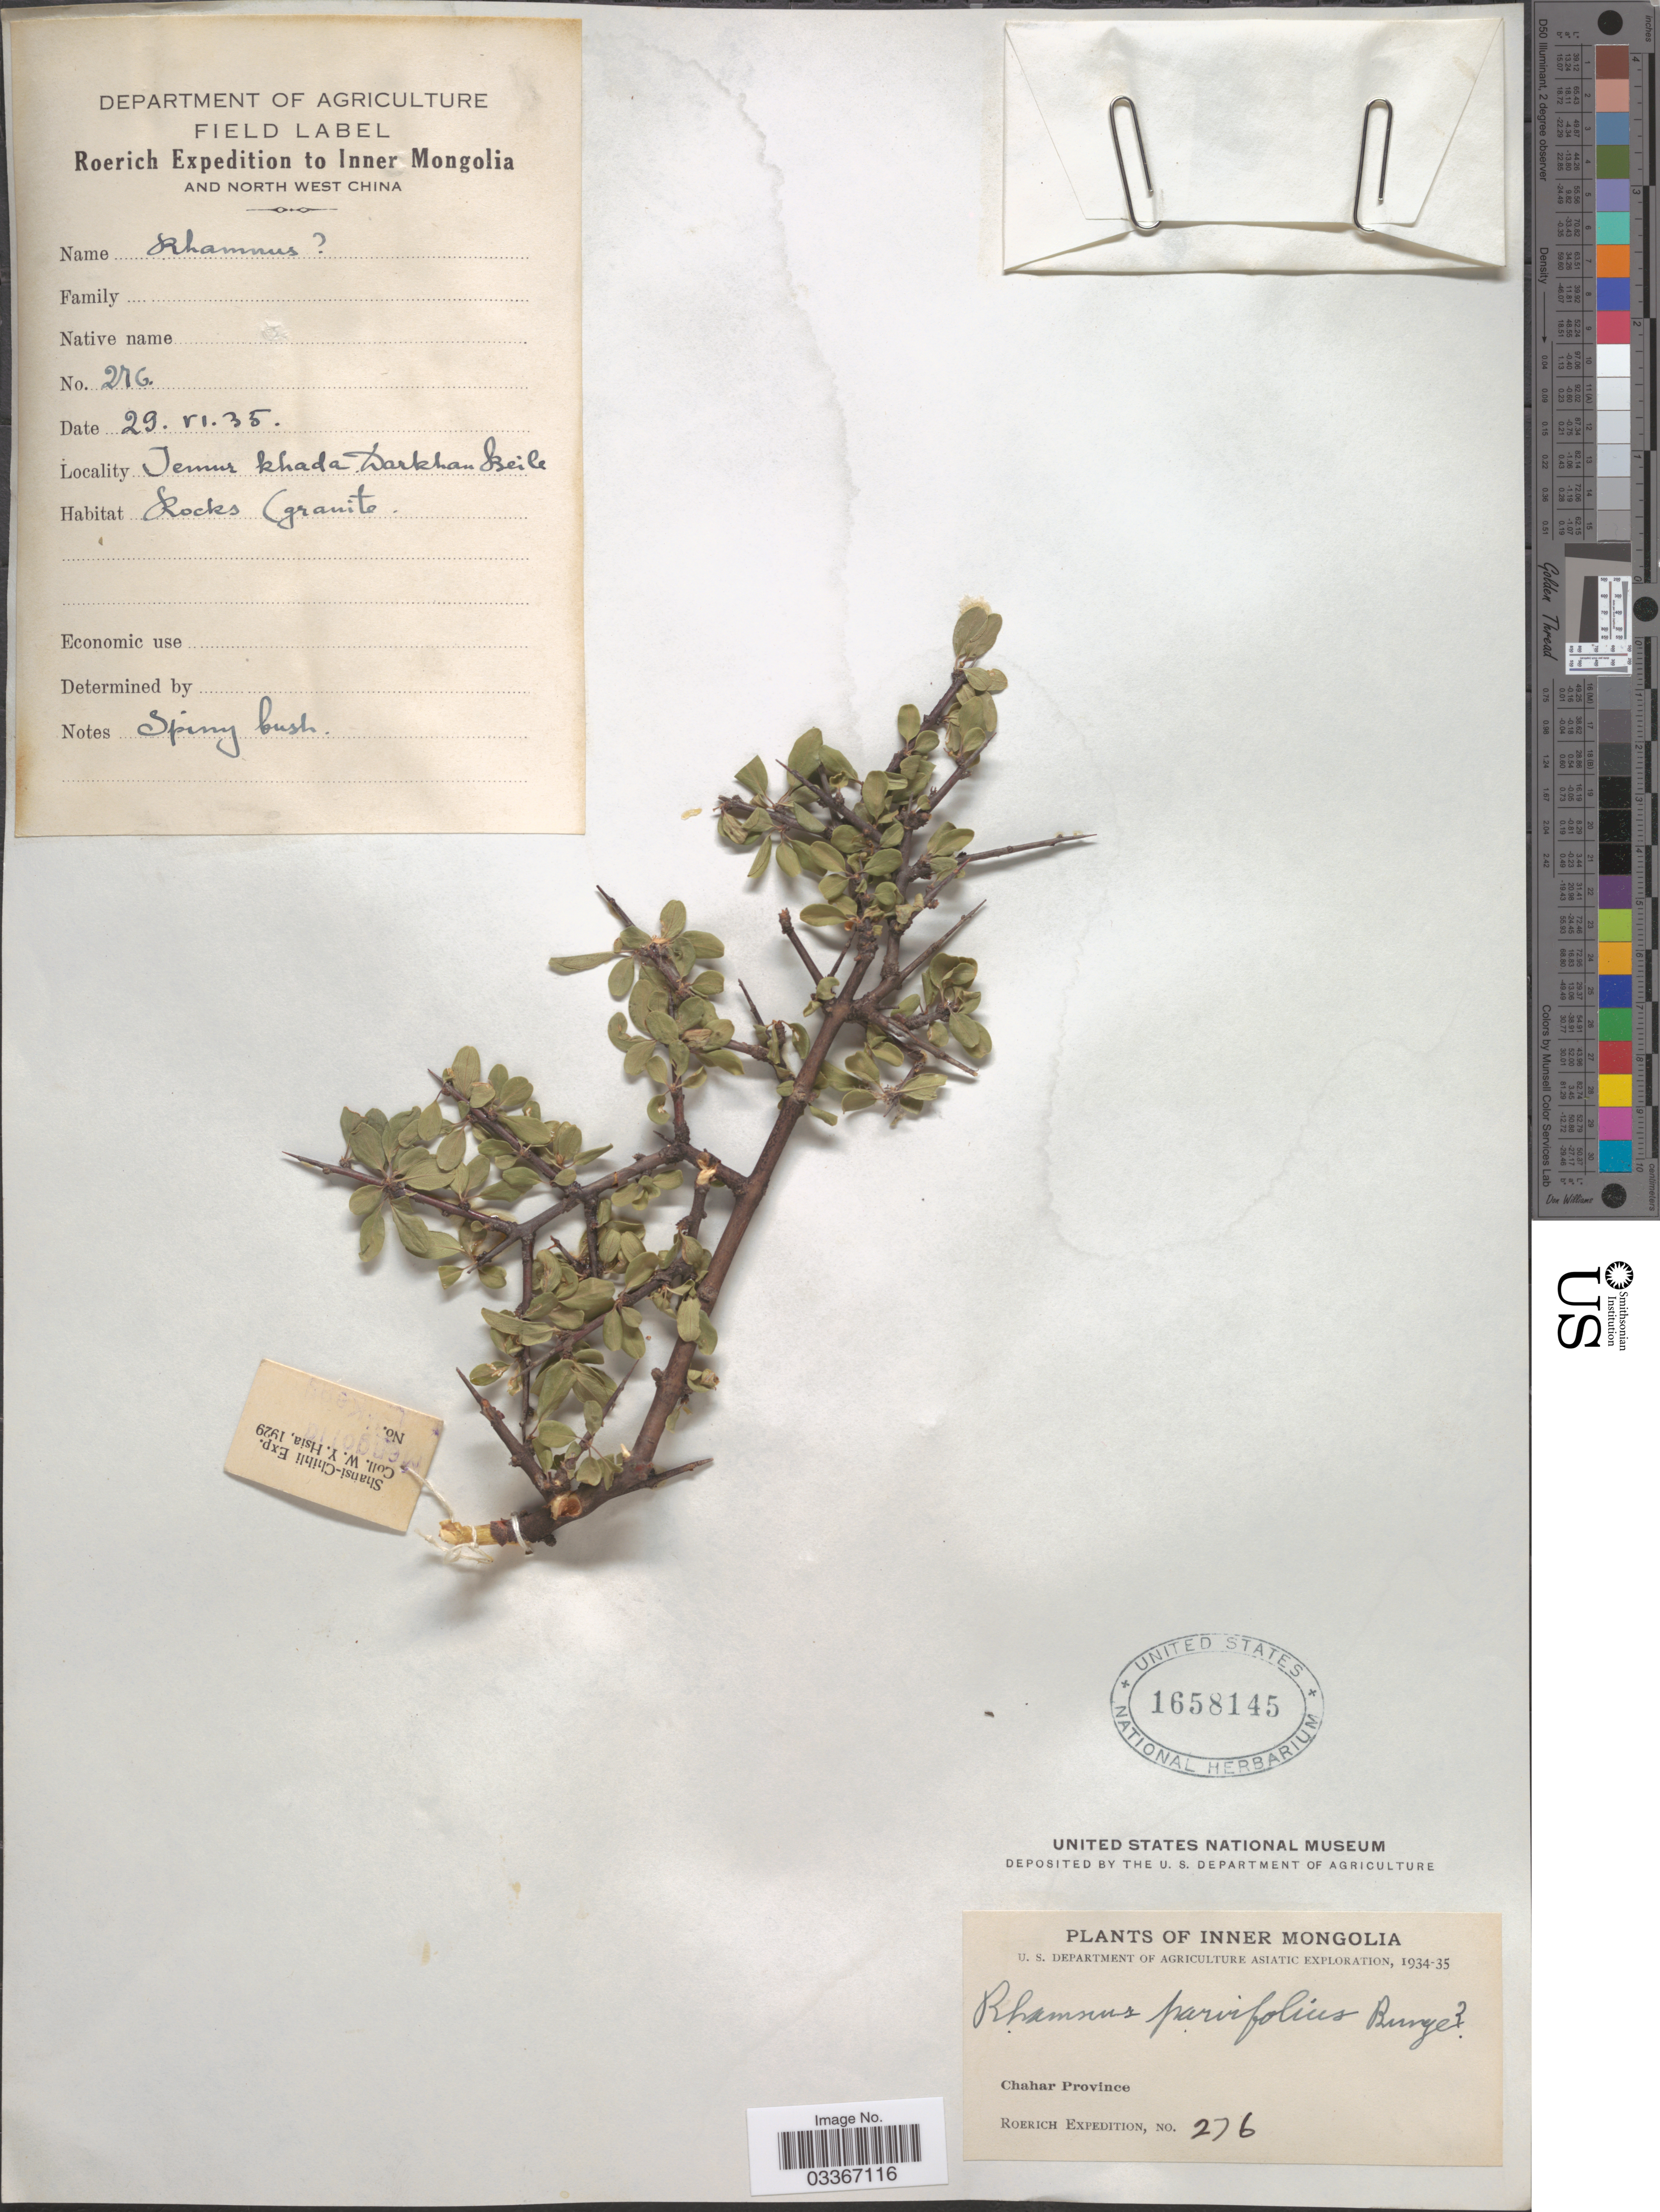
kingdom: Plantae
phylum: Tracheophyta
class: Magnoliopsida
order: Rosales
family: Rhamnaceae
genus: Rhamnus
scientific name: Rhamnus parvifolia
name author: Bunge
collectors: Roerich Expedition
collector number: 276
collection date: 1935-06-29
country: China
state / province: Nei Monggol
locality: Inner Mongolia and North West China. Temur khada. Darkhan Beile. Chahar Province.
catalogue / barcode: US 1658145